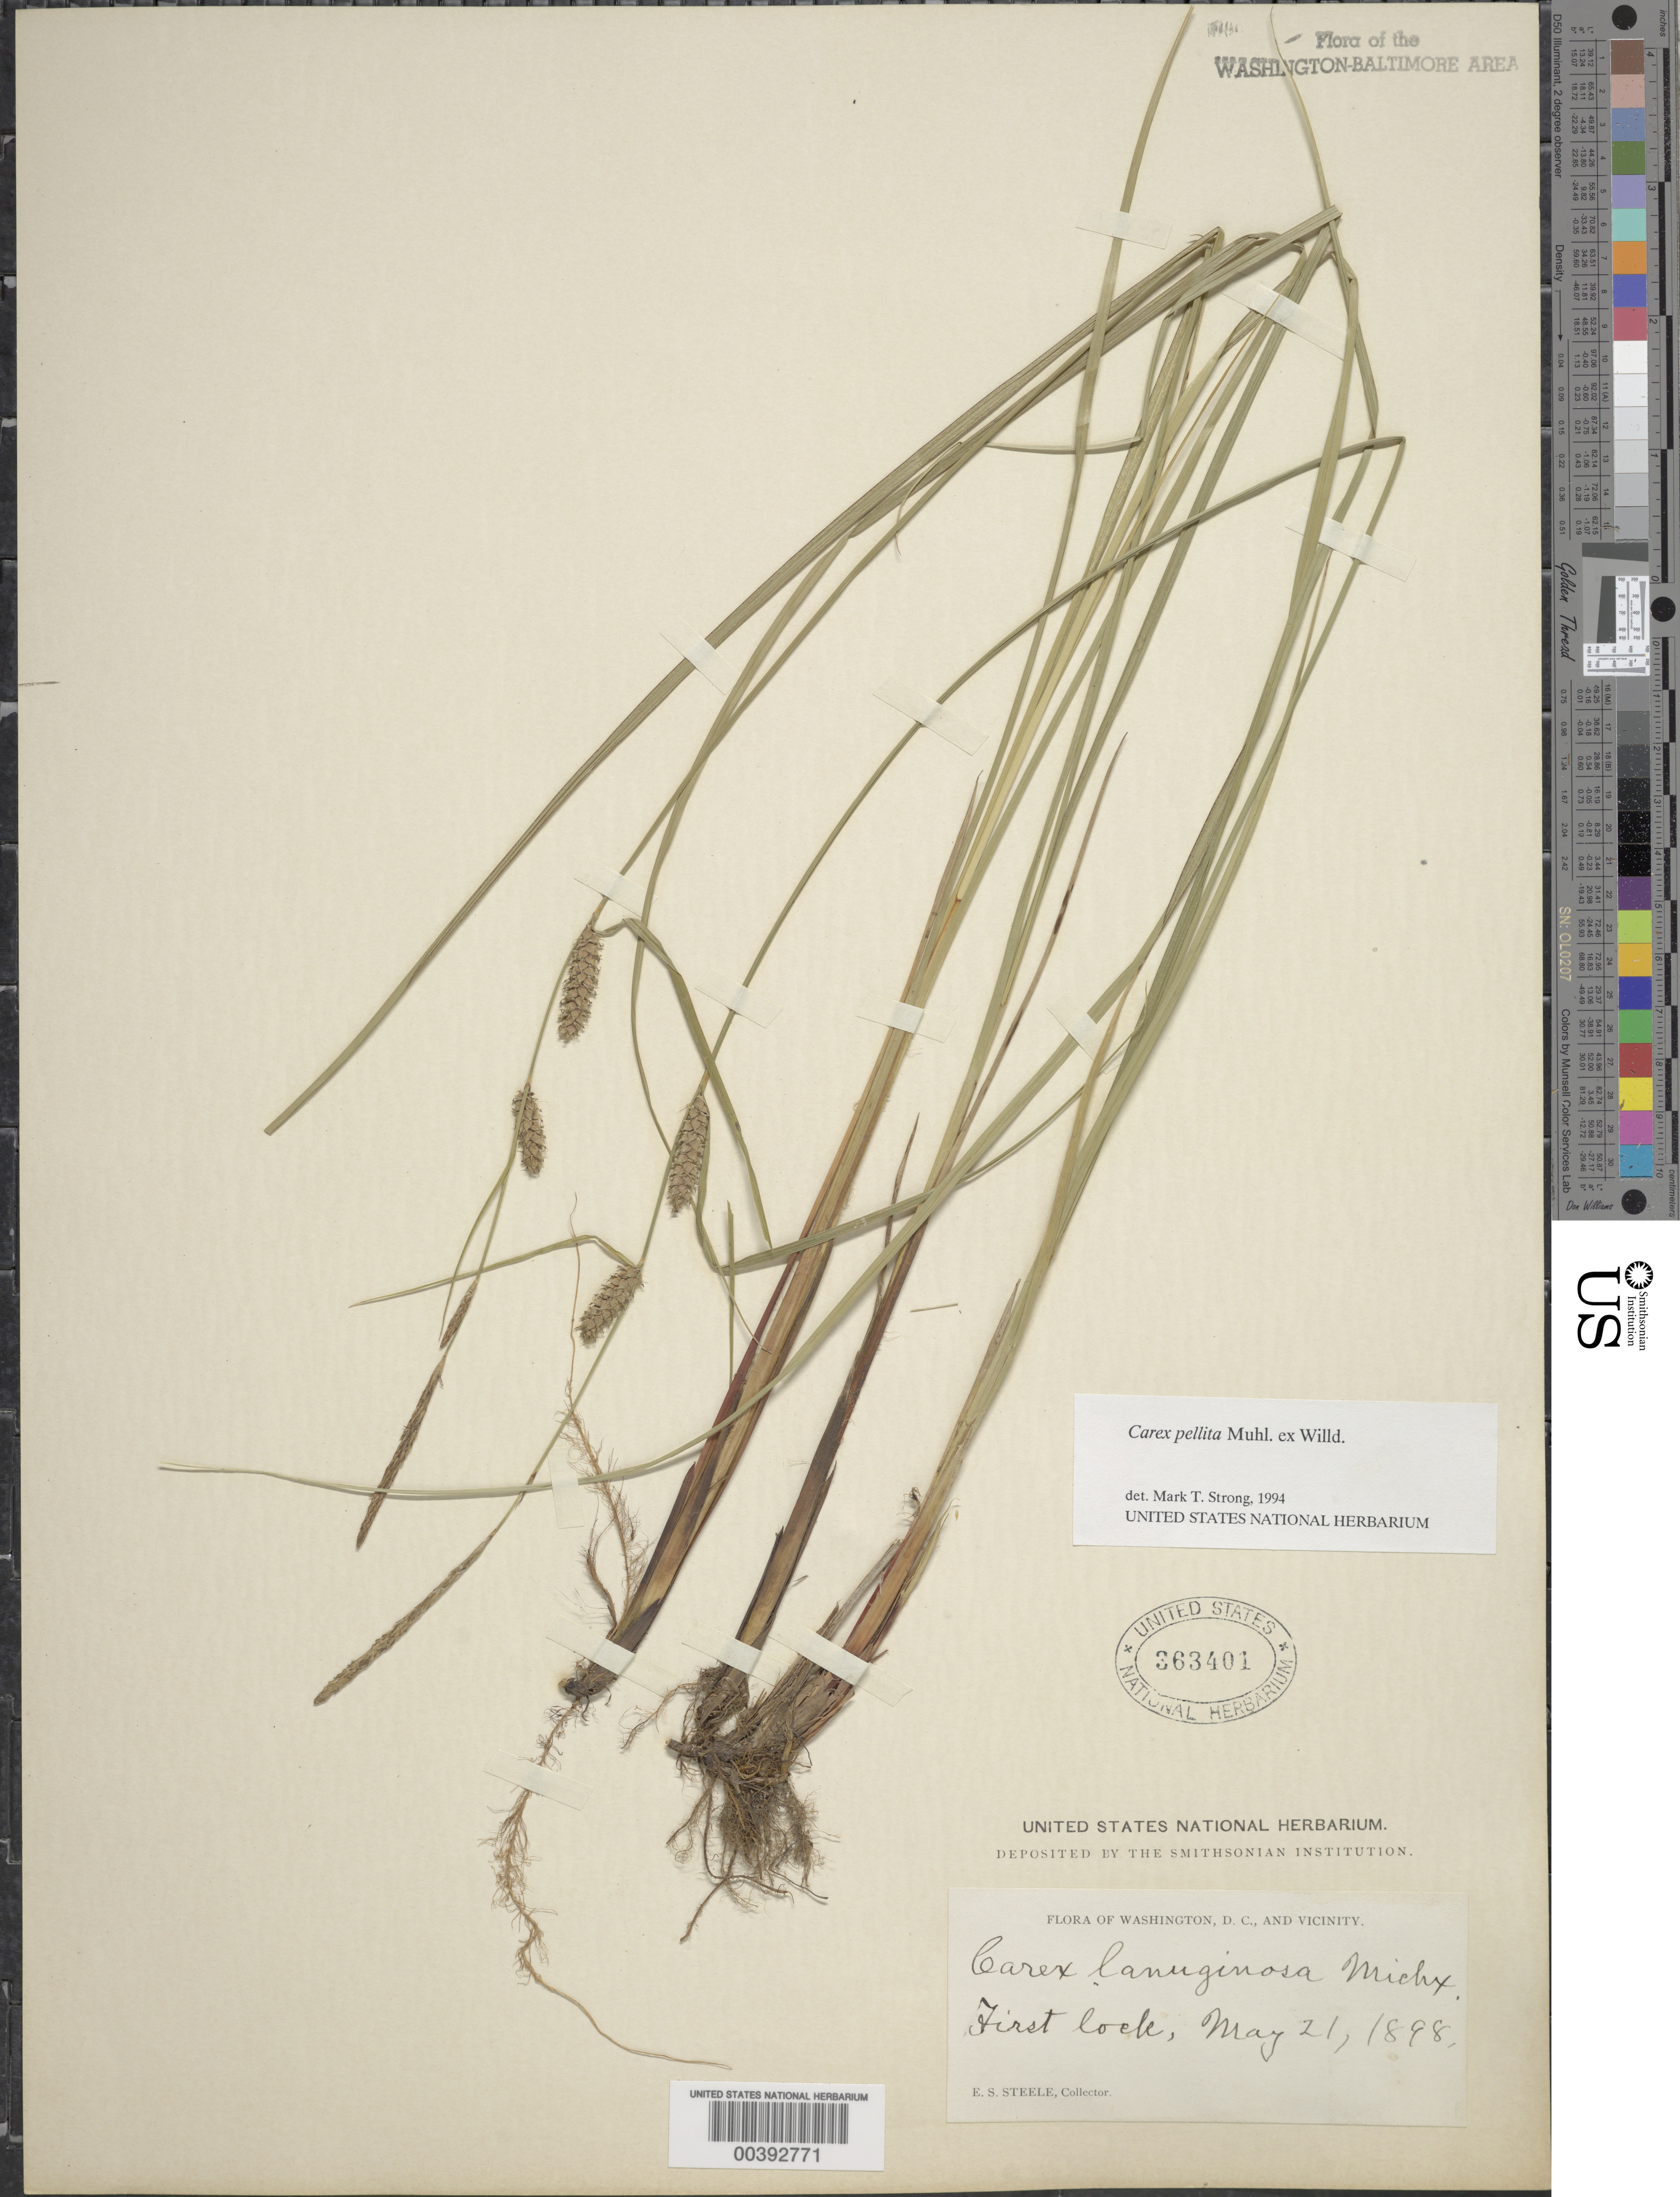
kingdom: Plantae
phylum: Tracheophyta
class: Liliopsida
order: Poales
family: Cyperaceae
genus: Carex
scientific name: Carex pellita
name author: Muhl. ex Willd.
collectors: E. Steele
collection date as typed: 21 May 1898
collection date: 1898-05-21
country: United States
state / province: District of Columbia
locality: First Lock C. & O. Canal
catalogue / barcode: US 363401